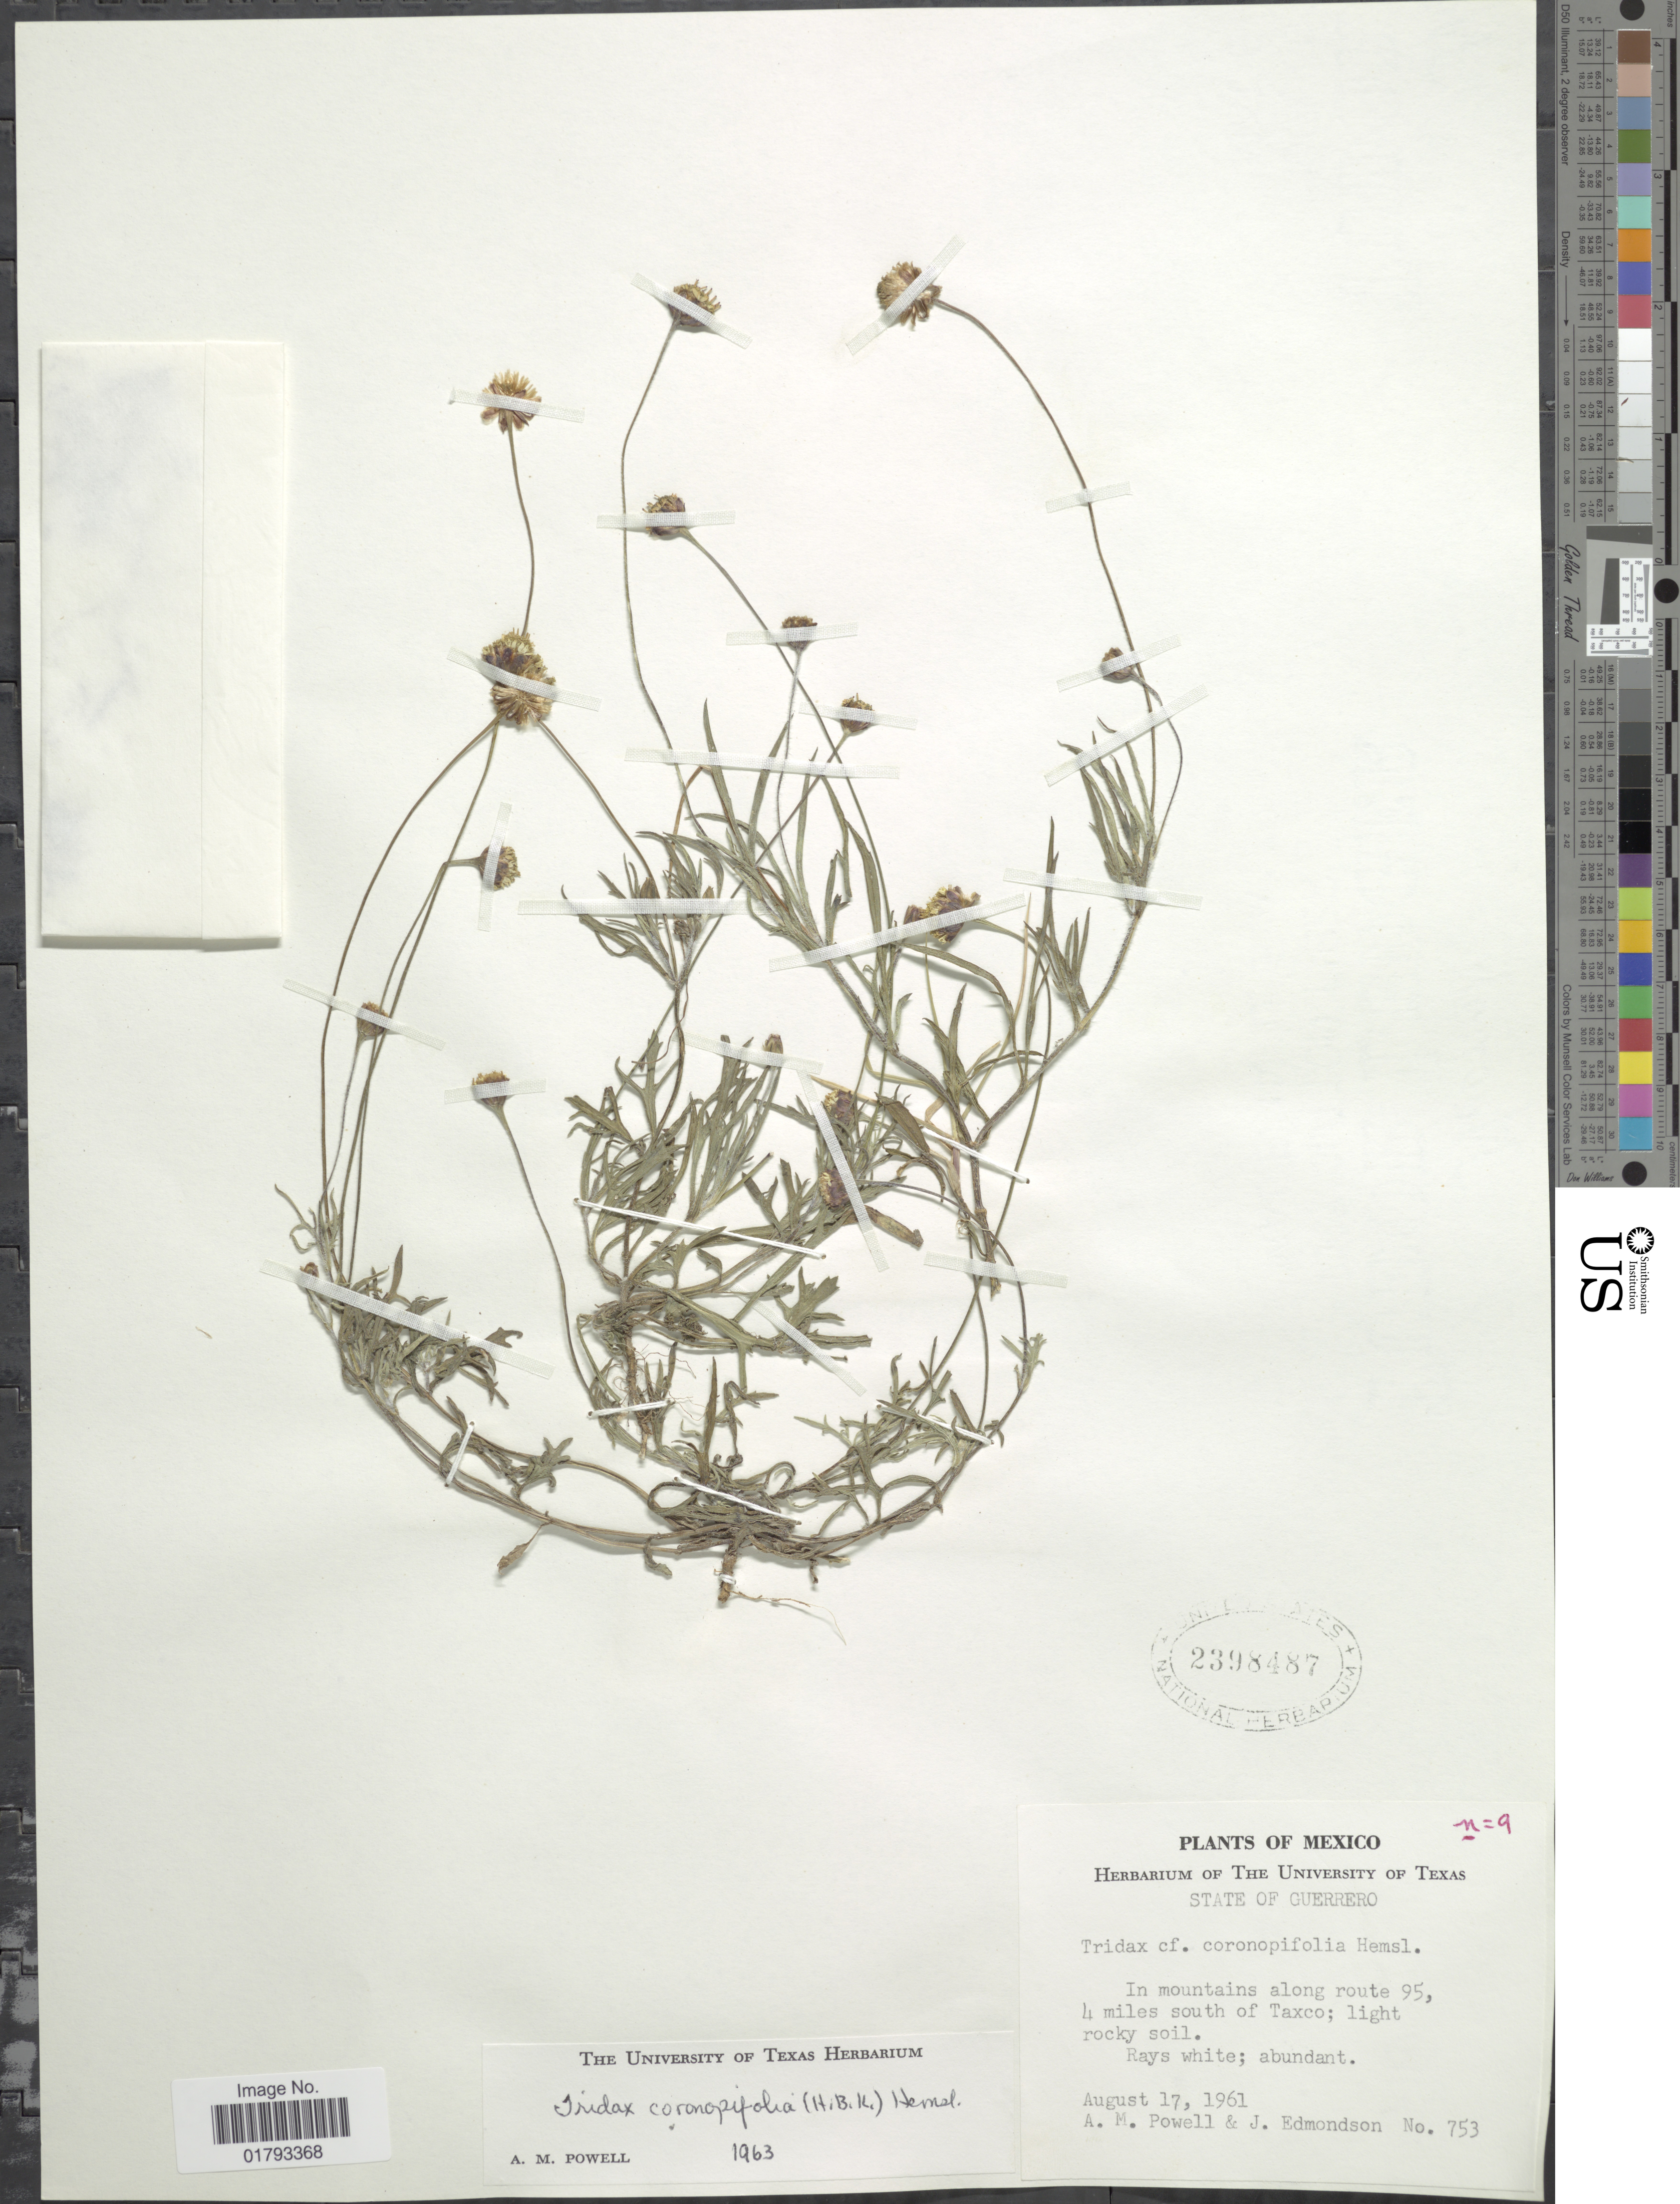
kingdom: Plantae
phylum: Tracheophyta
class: Magnoliopsida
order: Asterales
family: Asteraceae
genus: Tridax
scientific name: Tridax coronopifolia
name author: (Kunth) Hemsl.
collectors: A. M. Powell & J. Edmondson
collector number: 753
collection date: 1961-08-17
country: Mexico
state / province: Guerrero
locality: In mountains along route 95, 4 miles south of Taxco.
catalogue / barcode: US 2398487